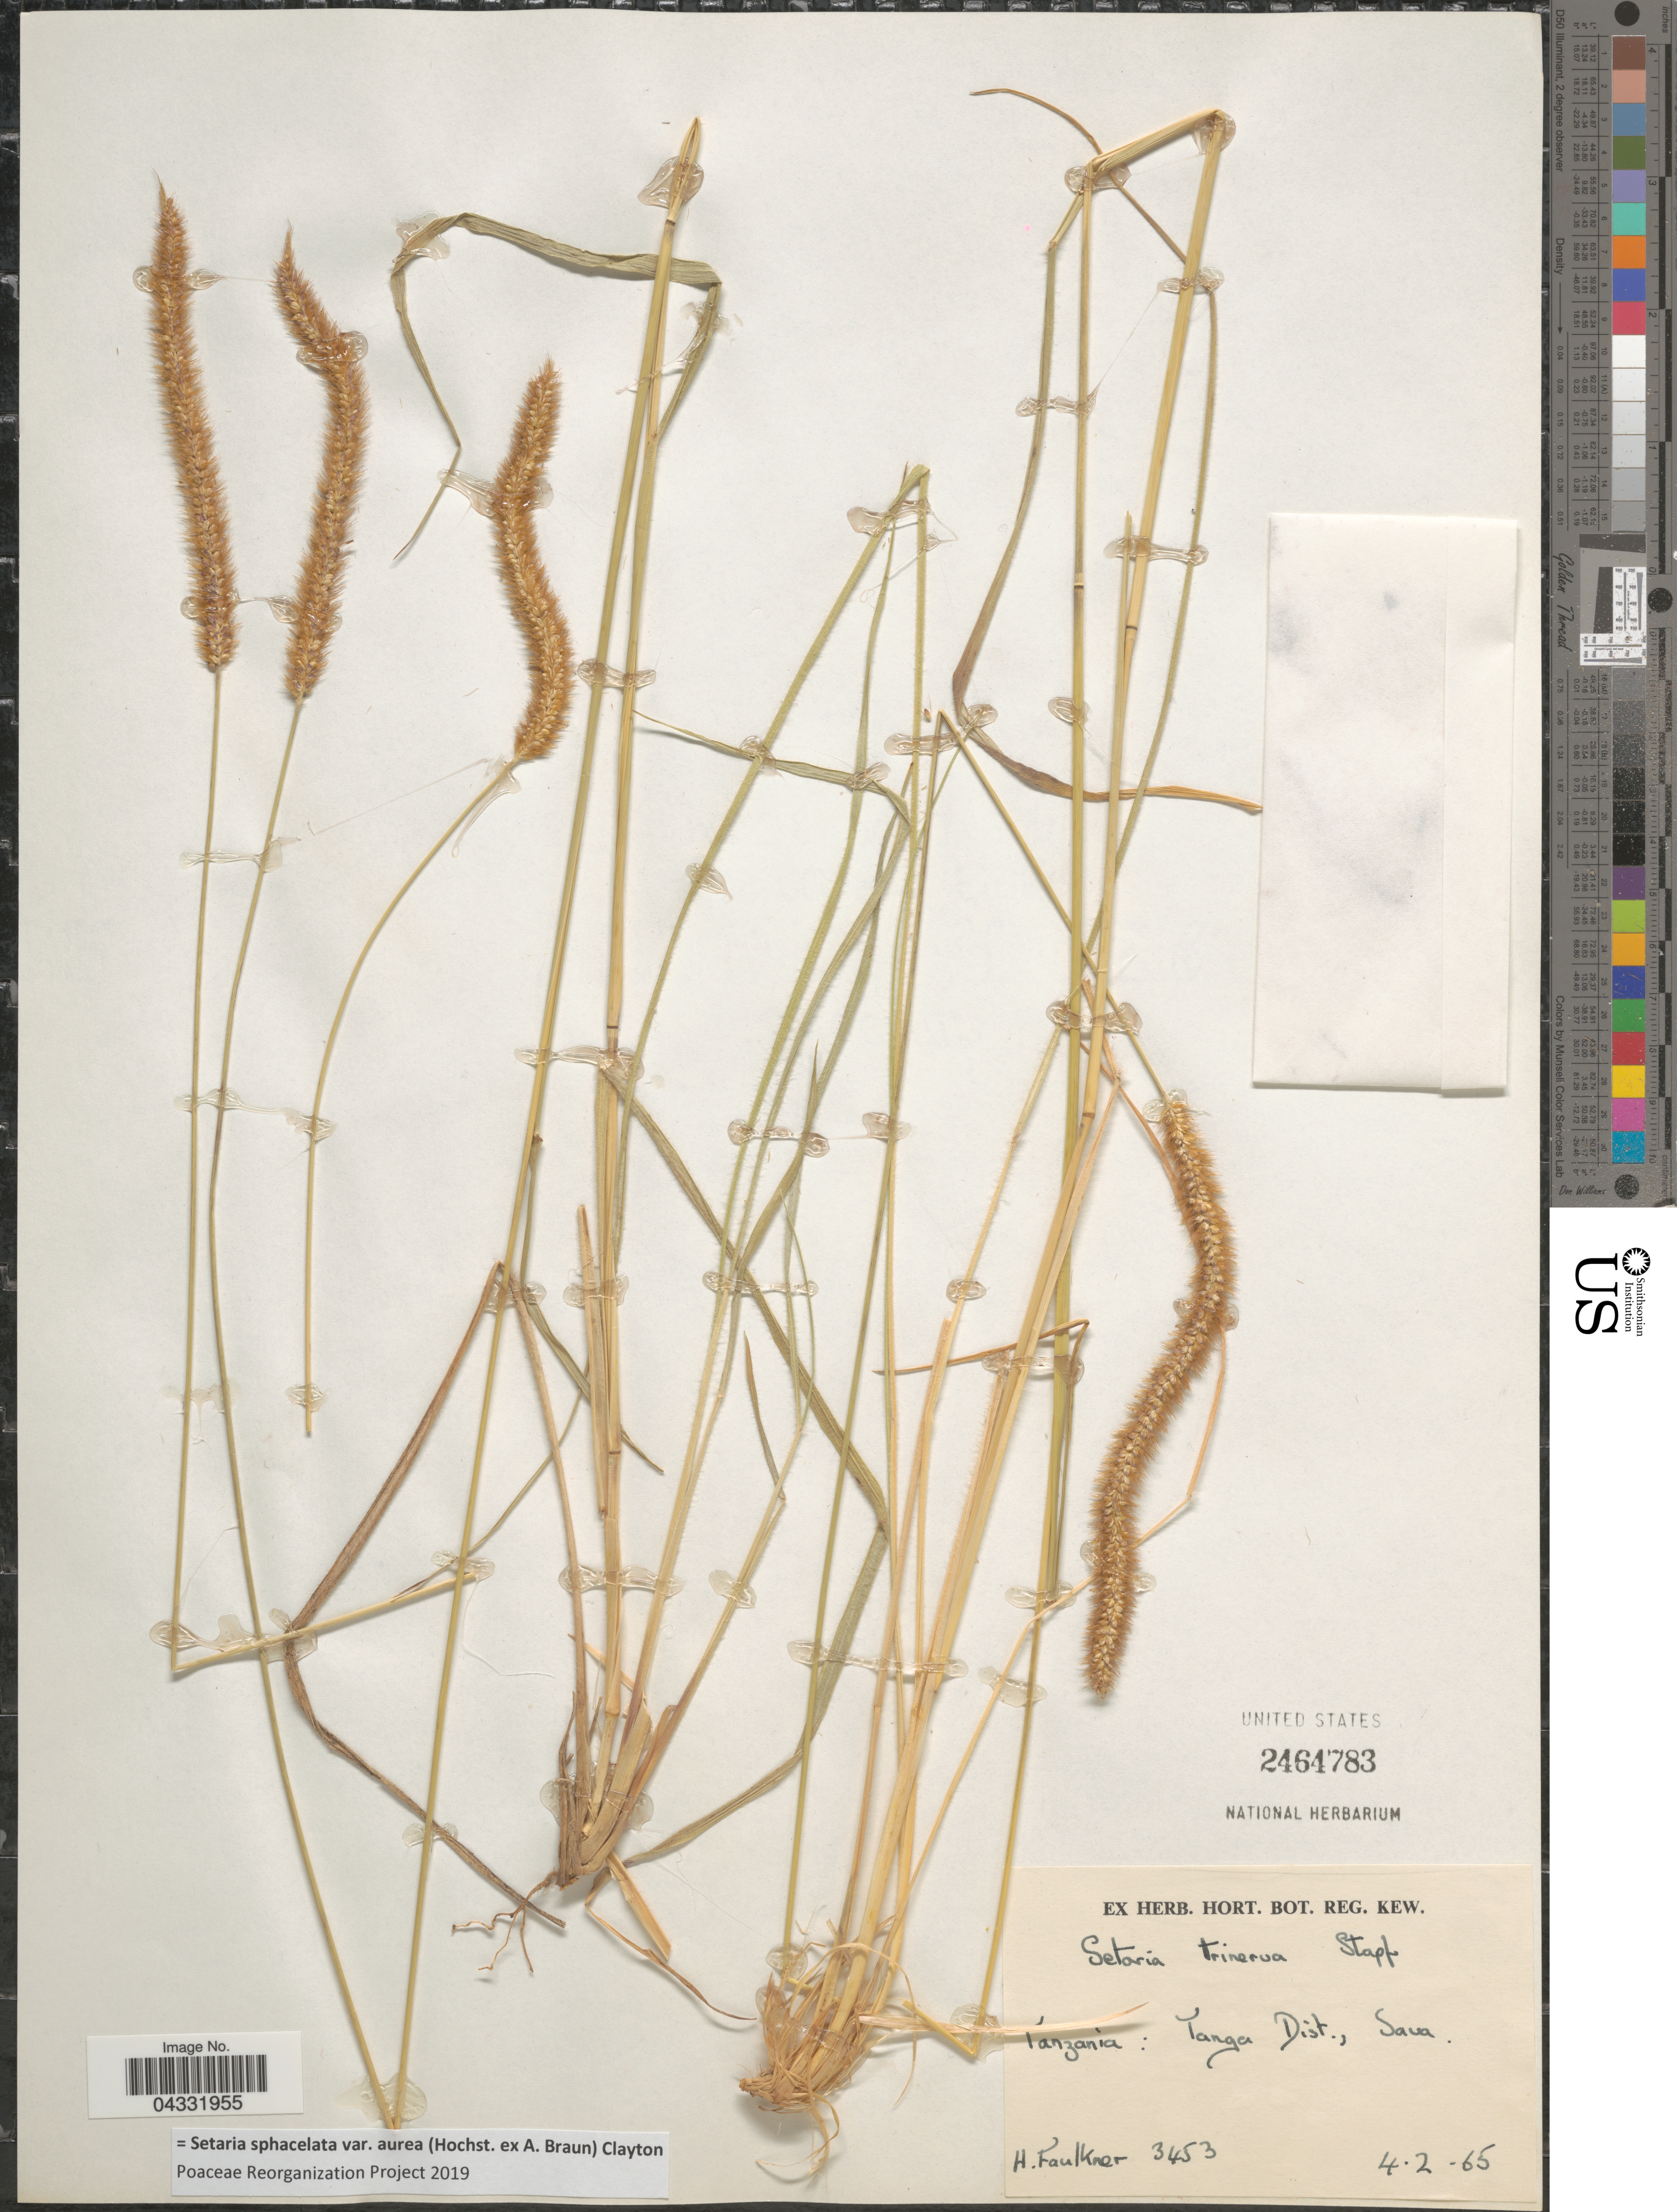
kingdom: Plantae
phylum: Tracheophyta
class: Liliopsida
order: Poales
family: Poaceae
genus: Setaria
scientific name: Setaria sphacelata var. aurea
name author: (Hochst. ex A. Braun) Clayton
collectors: H. Faulkner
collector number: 3453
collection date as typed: Transcribed d/m/y: 4/2/65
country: Tanzania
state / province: Tanga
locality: Tanga Dist., Sava.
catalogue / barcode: US 2464783